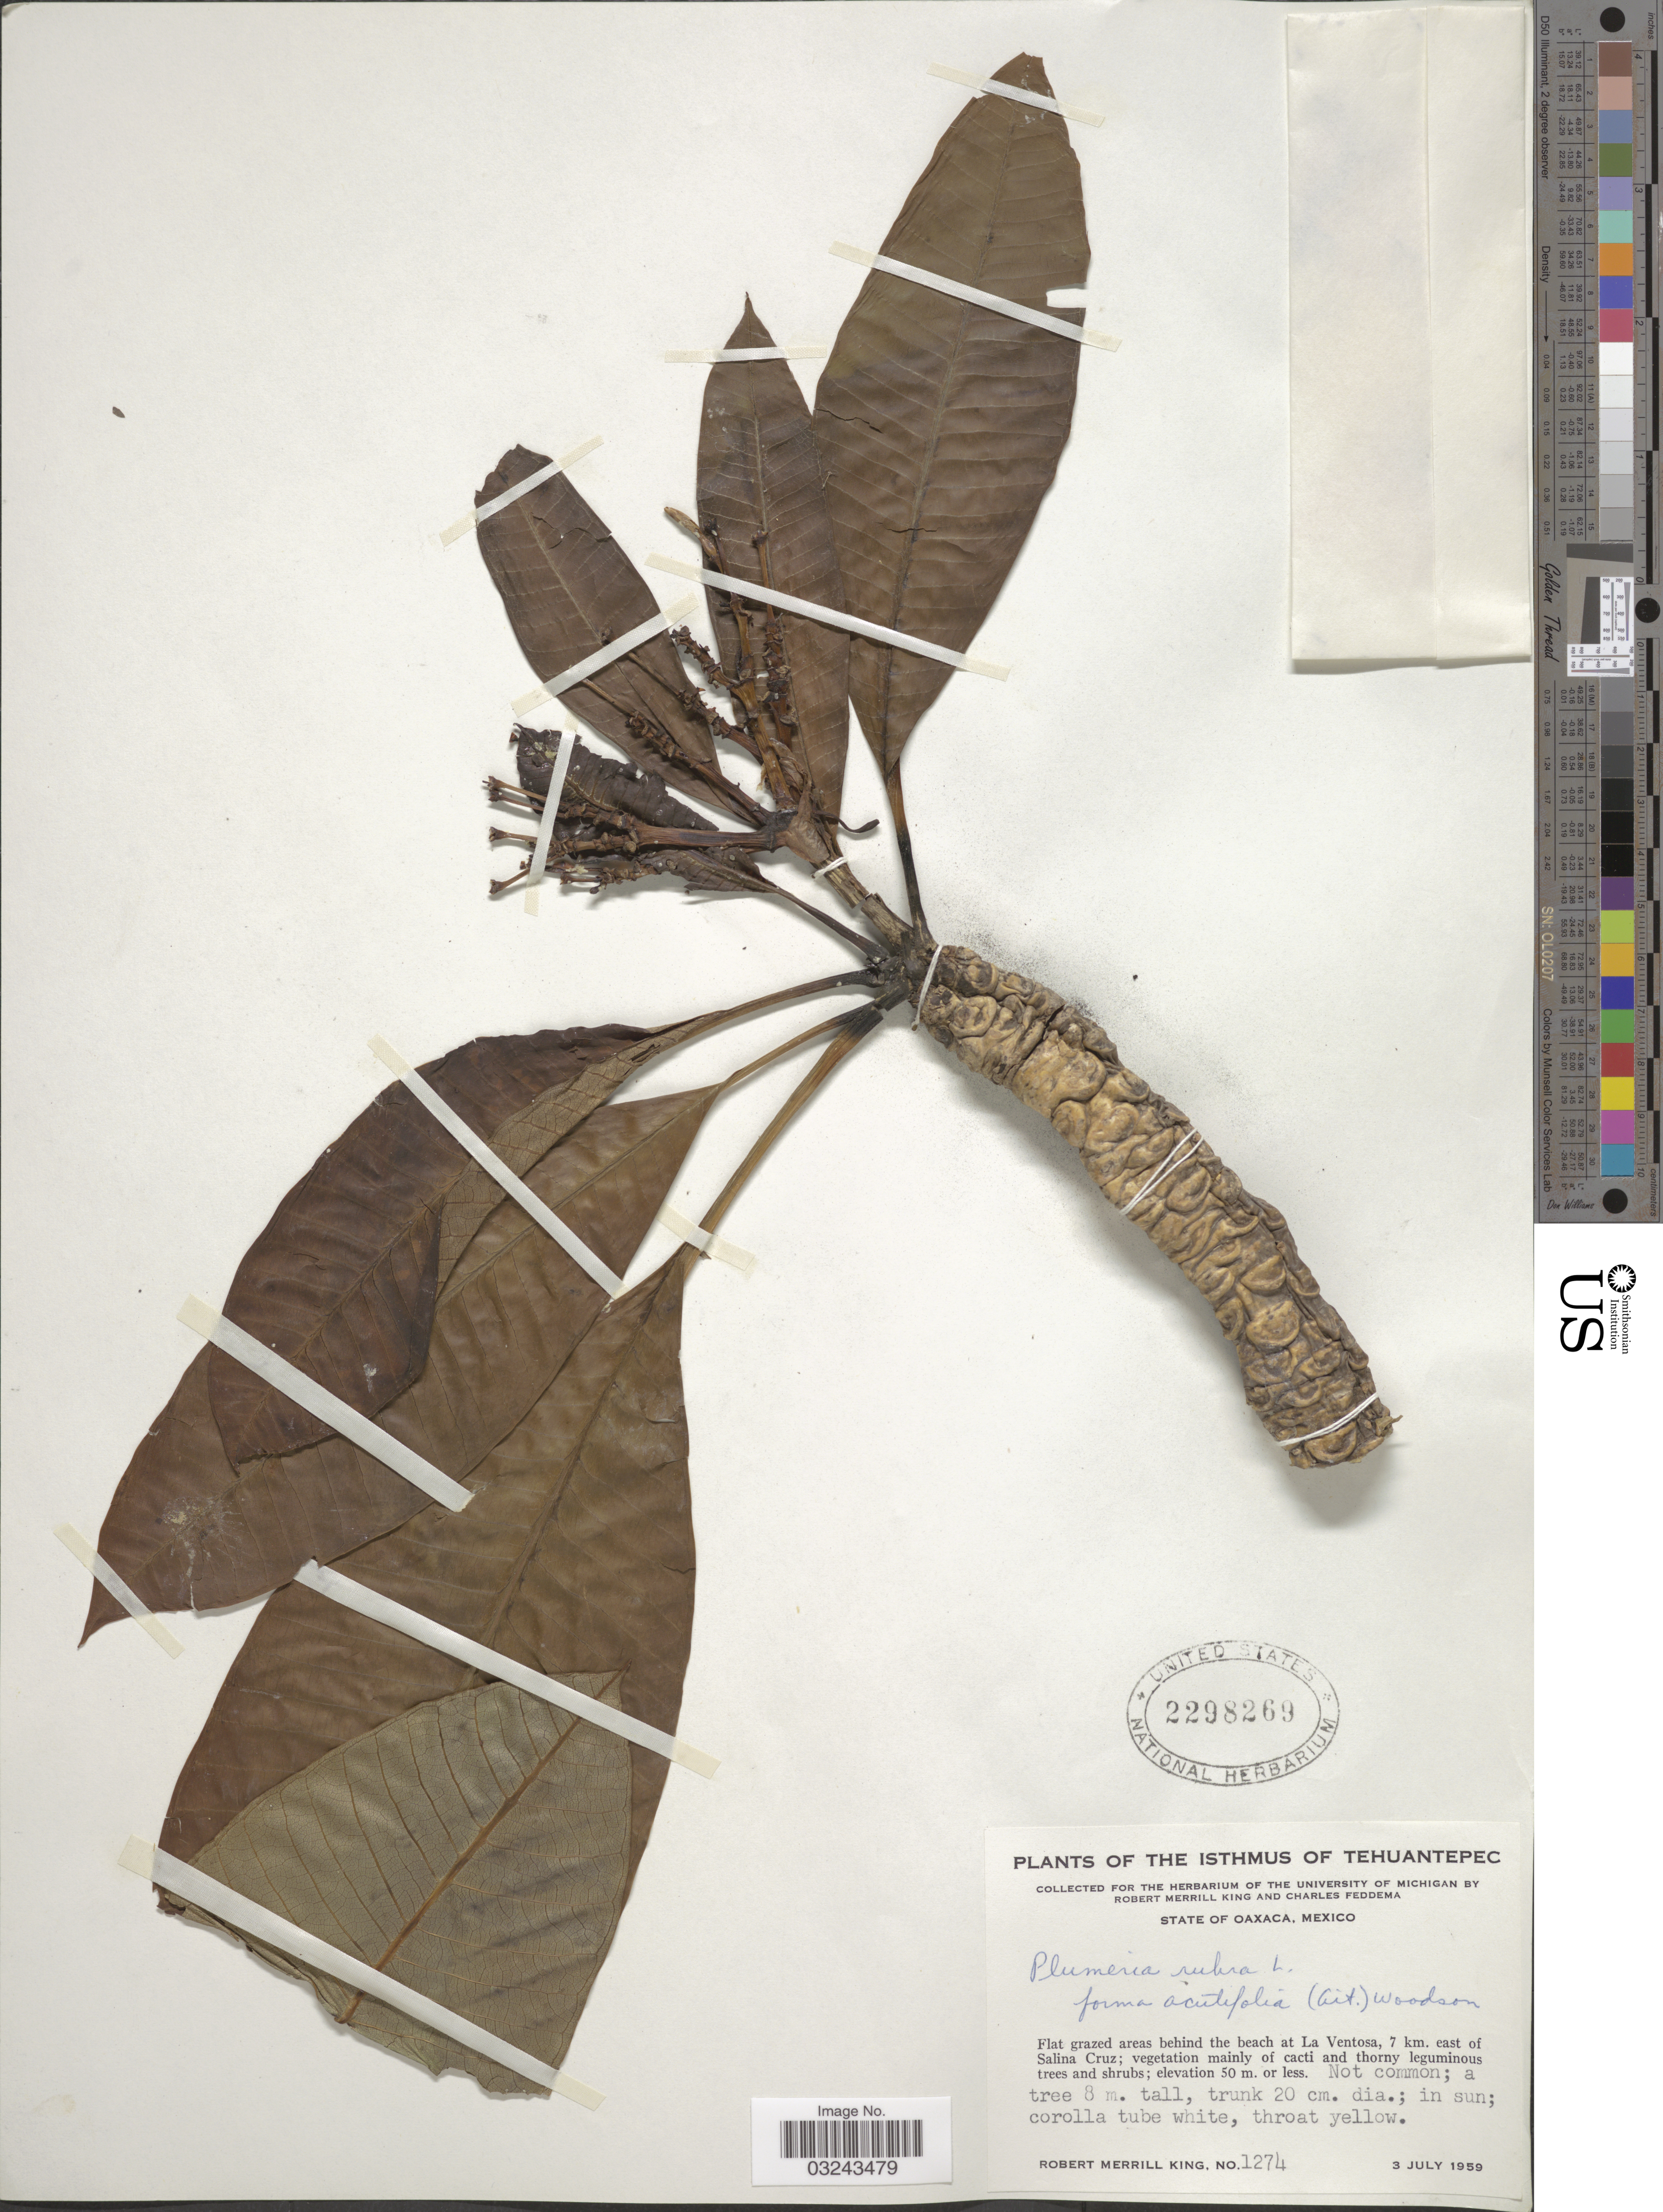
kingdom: Plantae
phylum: Tracheophyta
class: Magnoliopsida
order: Gentianales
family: Apocynaceae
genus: Plumeria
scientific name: Plumeria rubra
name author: L.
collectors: R. M. King & C. Feddema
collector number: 1274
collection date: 1959-07-03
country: Mexico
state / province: Oaxaca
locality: The Isthmus of Tehuantepec, Flat grazed areas behind the beach at La Ventosa, 7 km. east of Salina Cruz.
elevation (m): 50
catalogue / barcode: US 2298269